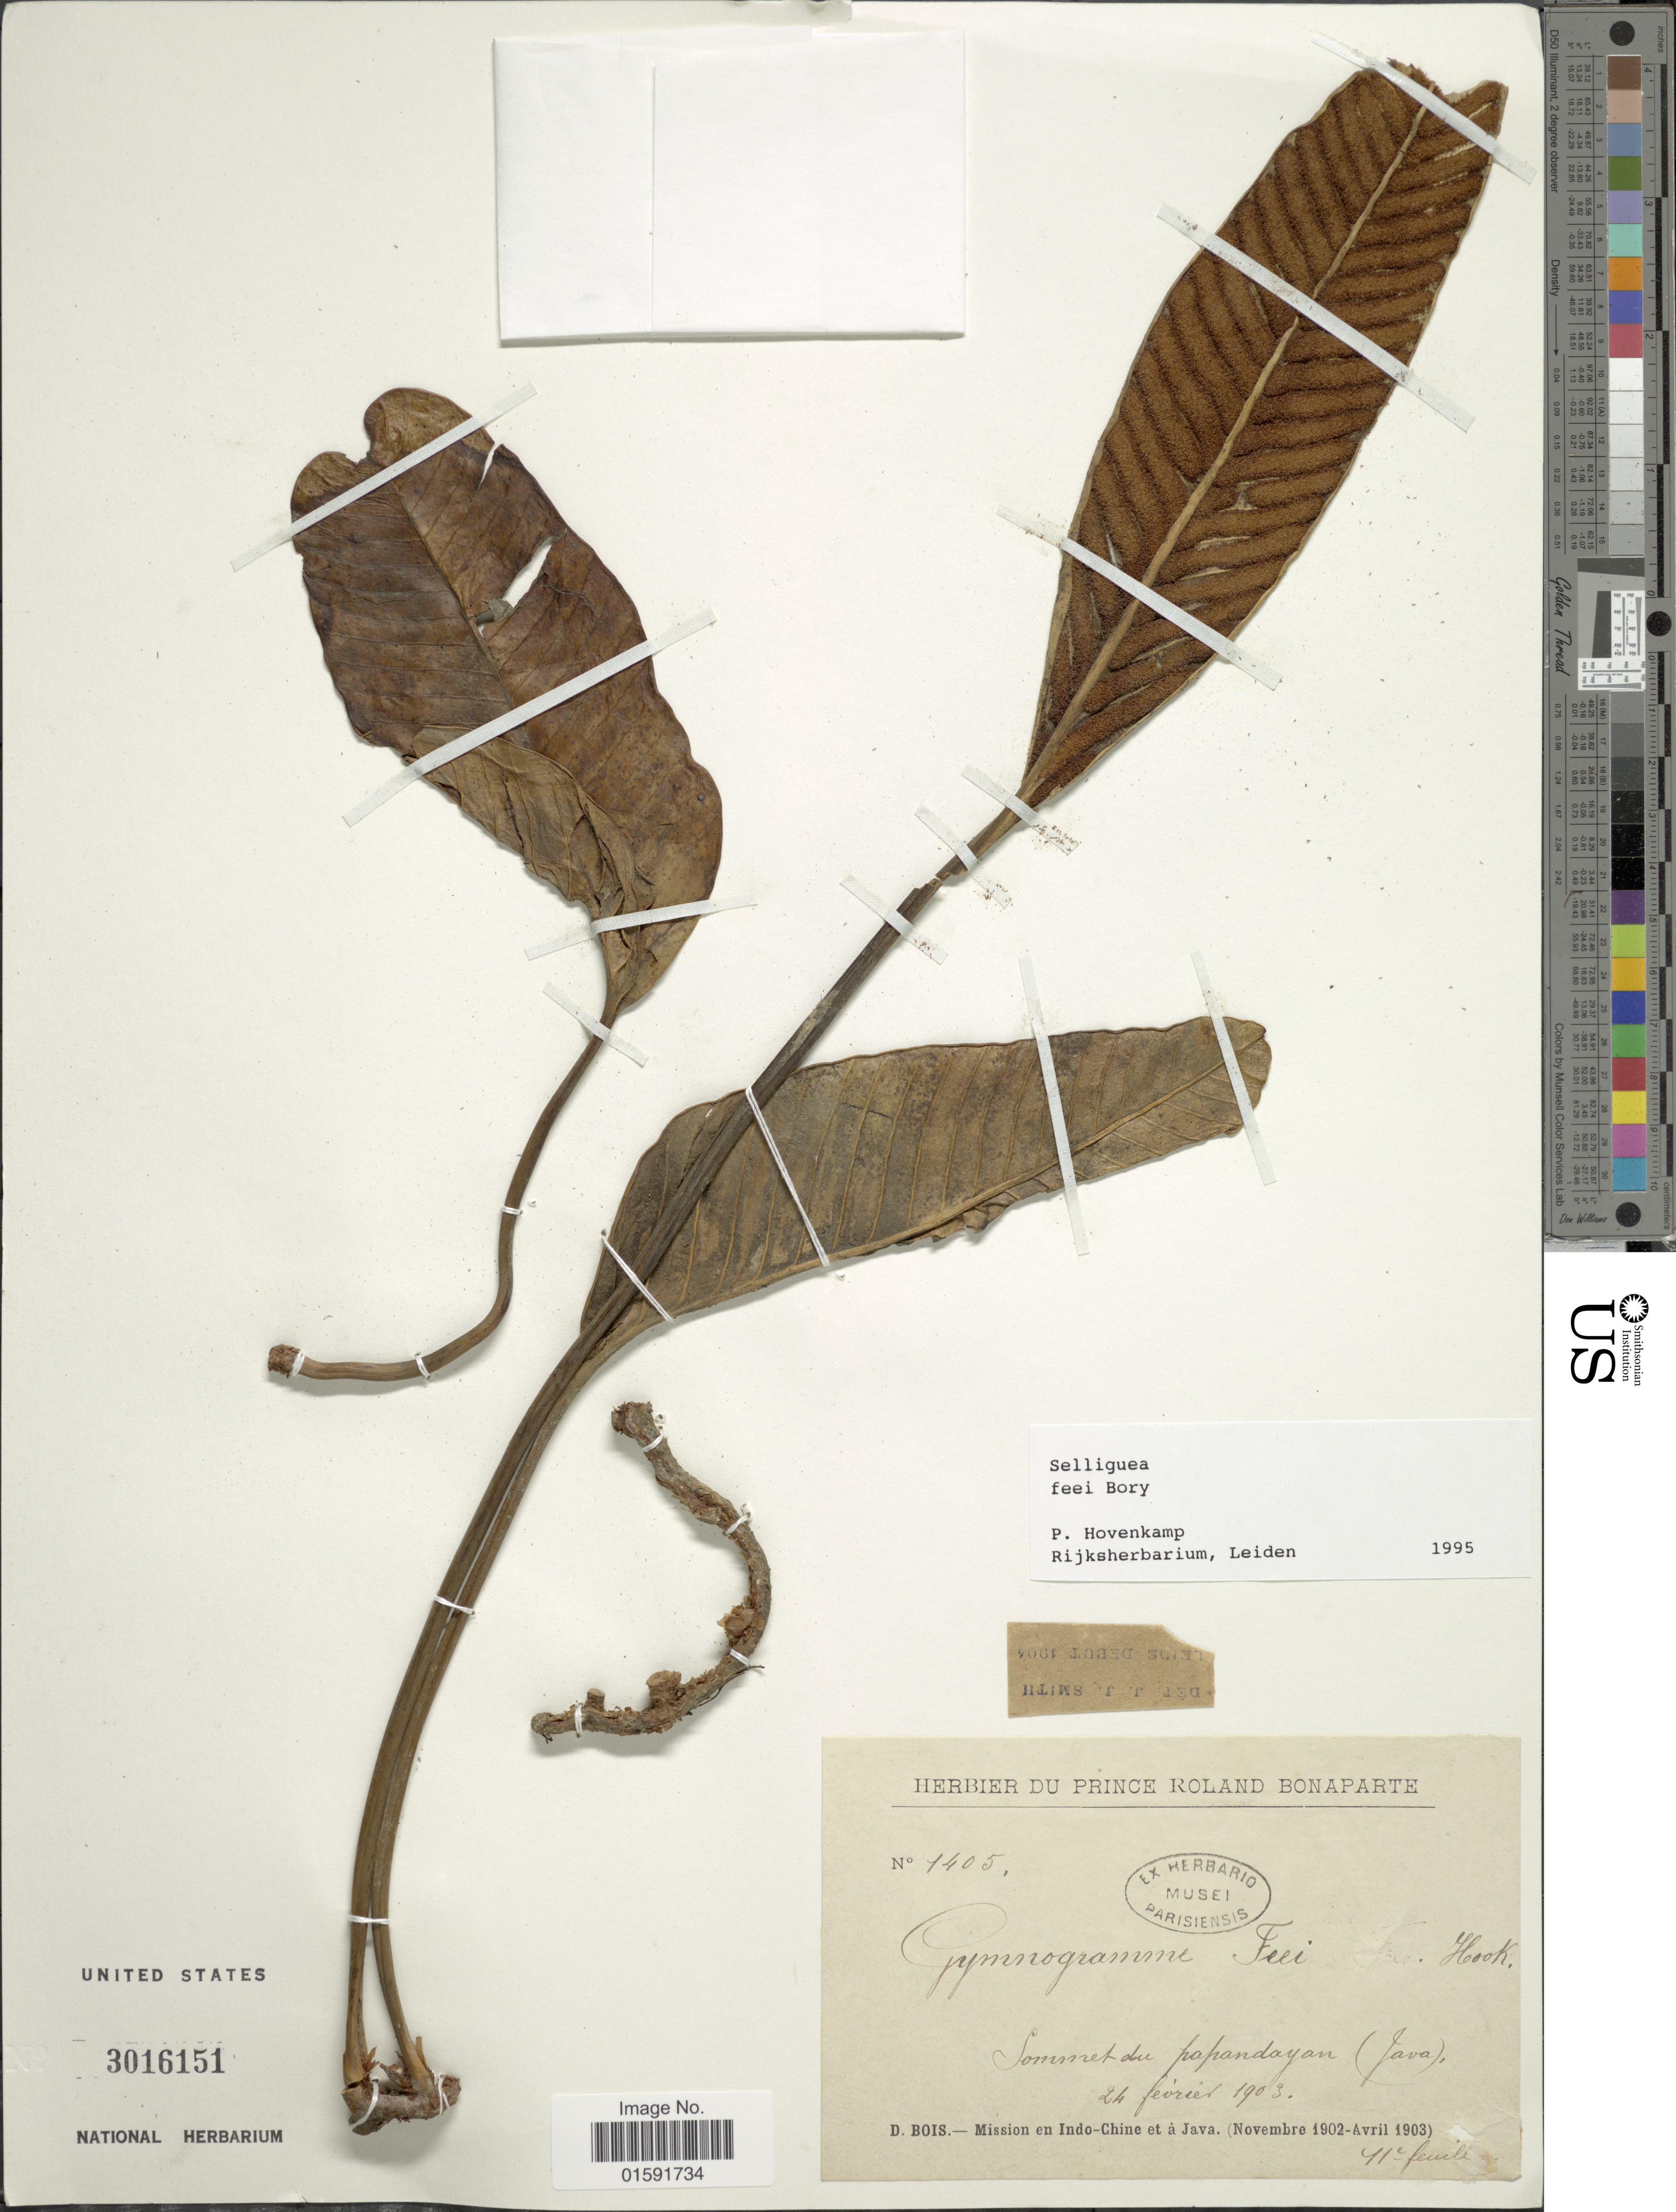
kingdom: Plantae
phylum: Tracheophyta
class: Polypodiopsida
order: Polypodiales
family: Polypodiaceae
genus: Selliguea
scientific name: Selliguea feei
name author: Bory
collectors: D. Bois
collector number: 1405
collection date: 1903-02-24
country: Indonesia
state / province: Java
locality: Mission en Indo-Chine, Sommet du papandayan [interpreted]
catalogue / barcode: US 3016151